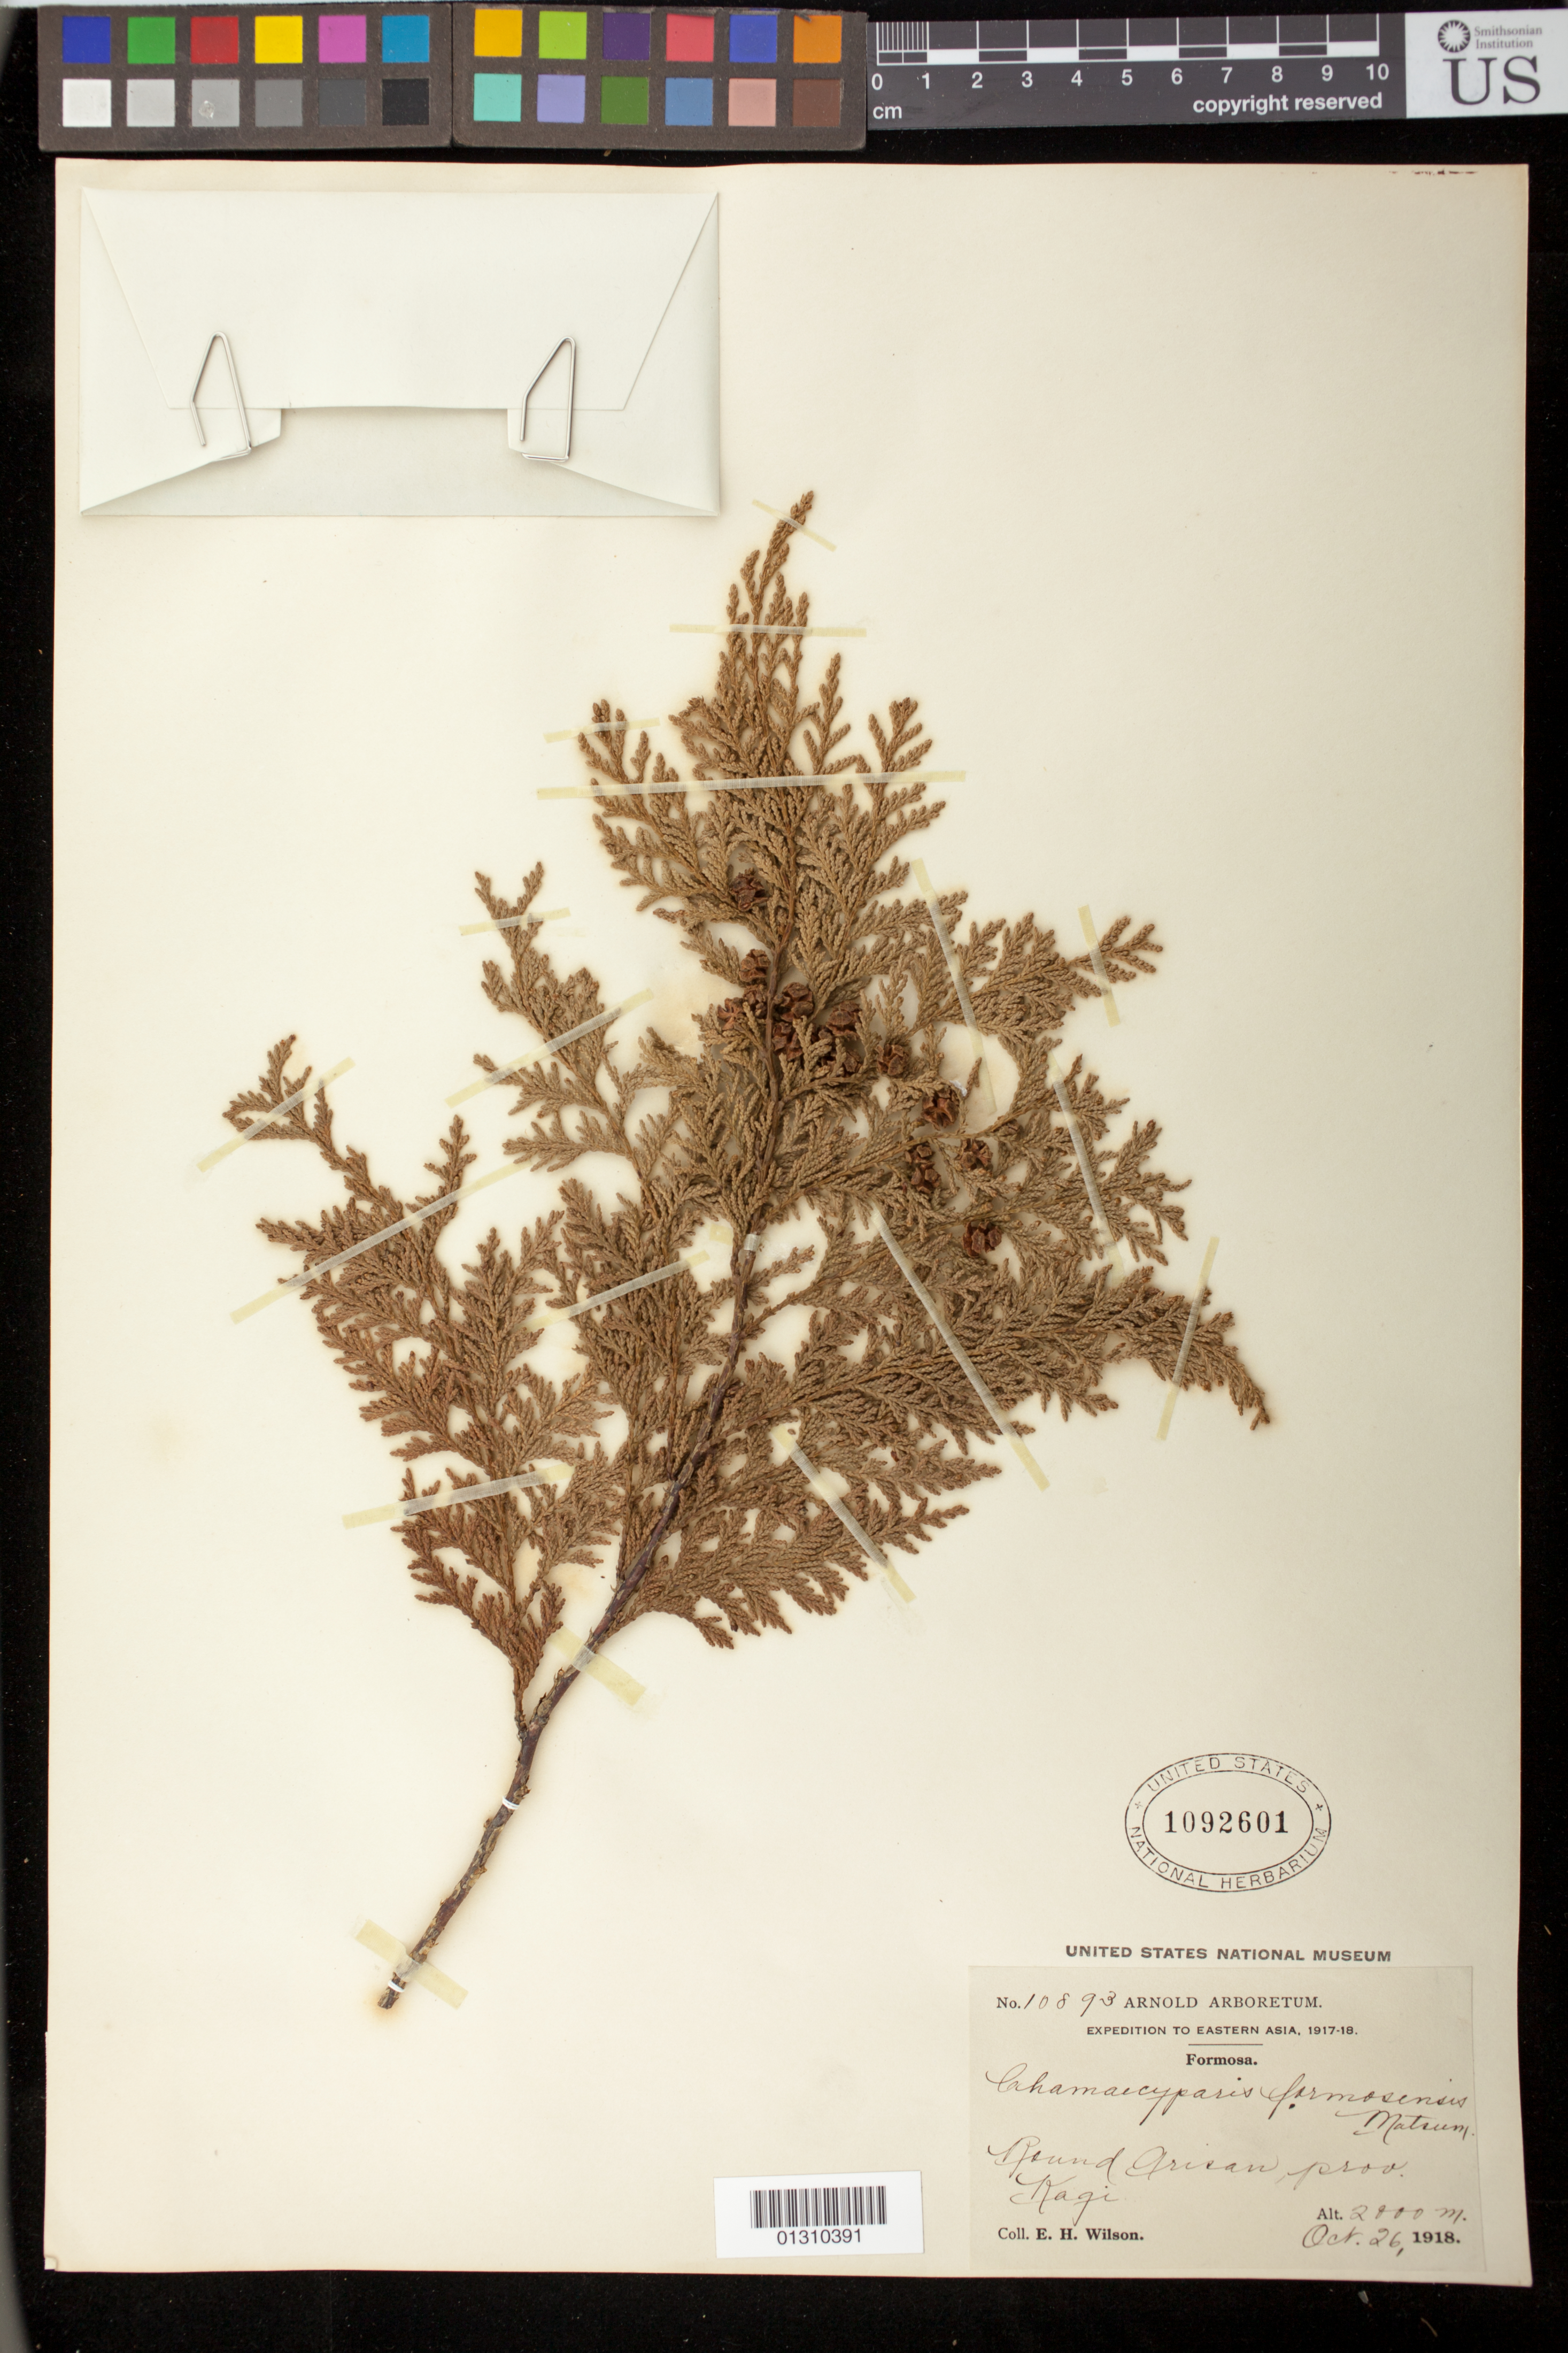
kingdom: Plantae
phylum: Tracheophyta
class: Pinopsida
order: Pinales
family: Cupressaceae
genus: Chamaecyparis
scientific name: Chamaecyparis formosensis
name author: Matsum.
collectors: E. H. Wilson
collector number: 10893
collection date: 1918-10-26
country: Taiwan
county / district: Chiayi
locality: Round Arisan, Prov. Kagi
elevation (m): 2000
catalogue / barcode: US 1092601